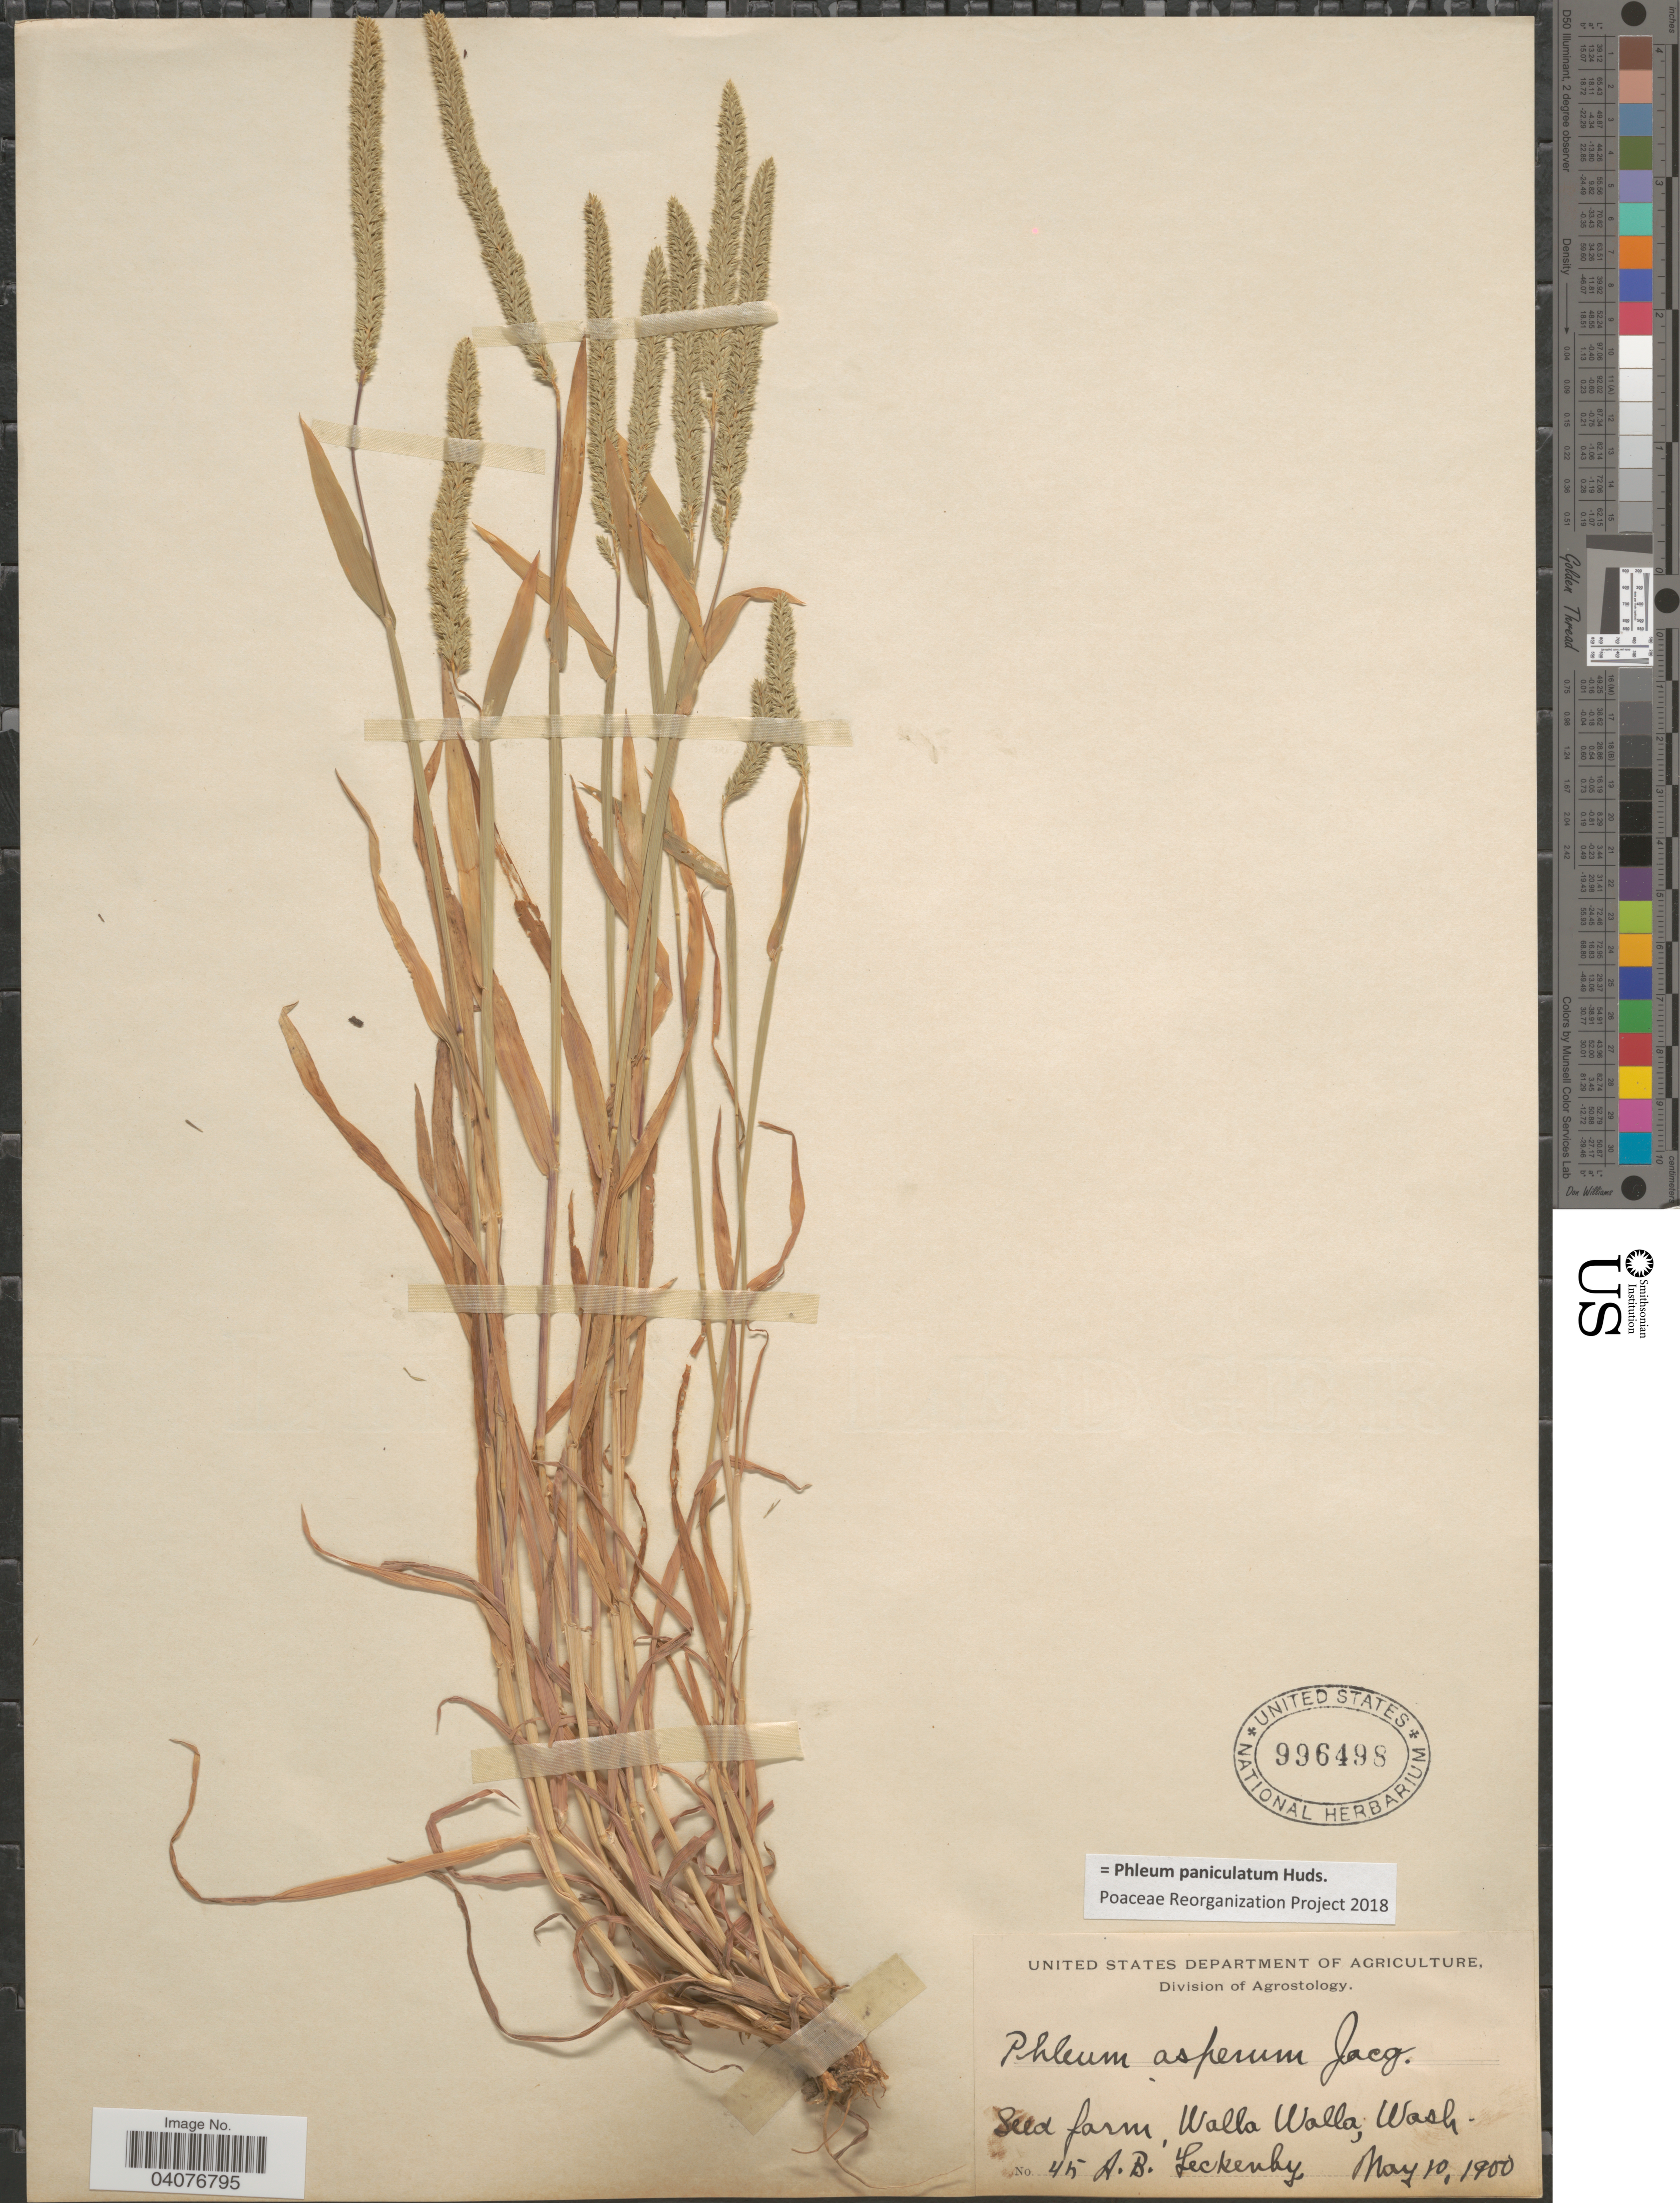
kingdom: Plantae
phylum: Tracheophyta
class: Liliopsida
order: Poales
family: Poaceae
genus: Phleum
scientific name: Phleum paniculatum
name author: Huds.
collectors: A. Leckenby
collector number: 45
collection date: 1900-05-10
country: United States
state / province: Washington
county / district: Walla Walla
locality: Seed farm, Walla Walla.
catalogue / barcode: US 996498